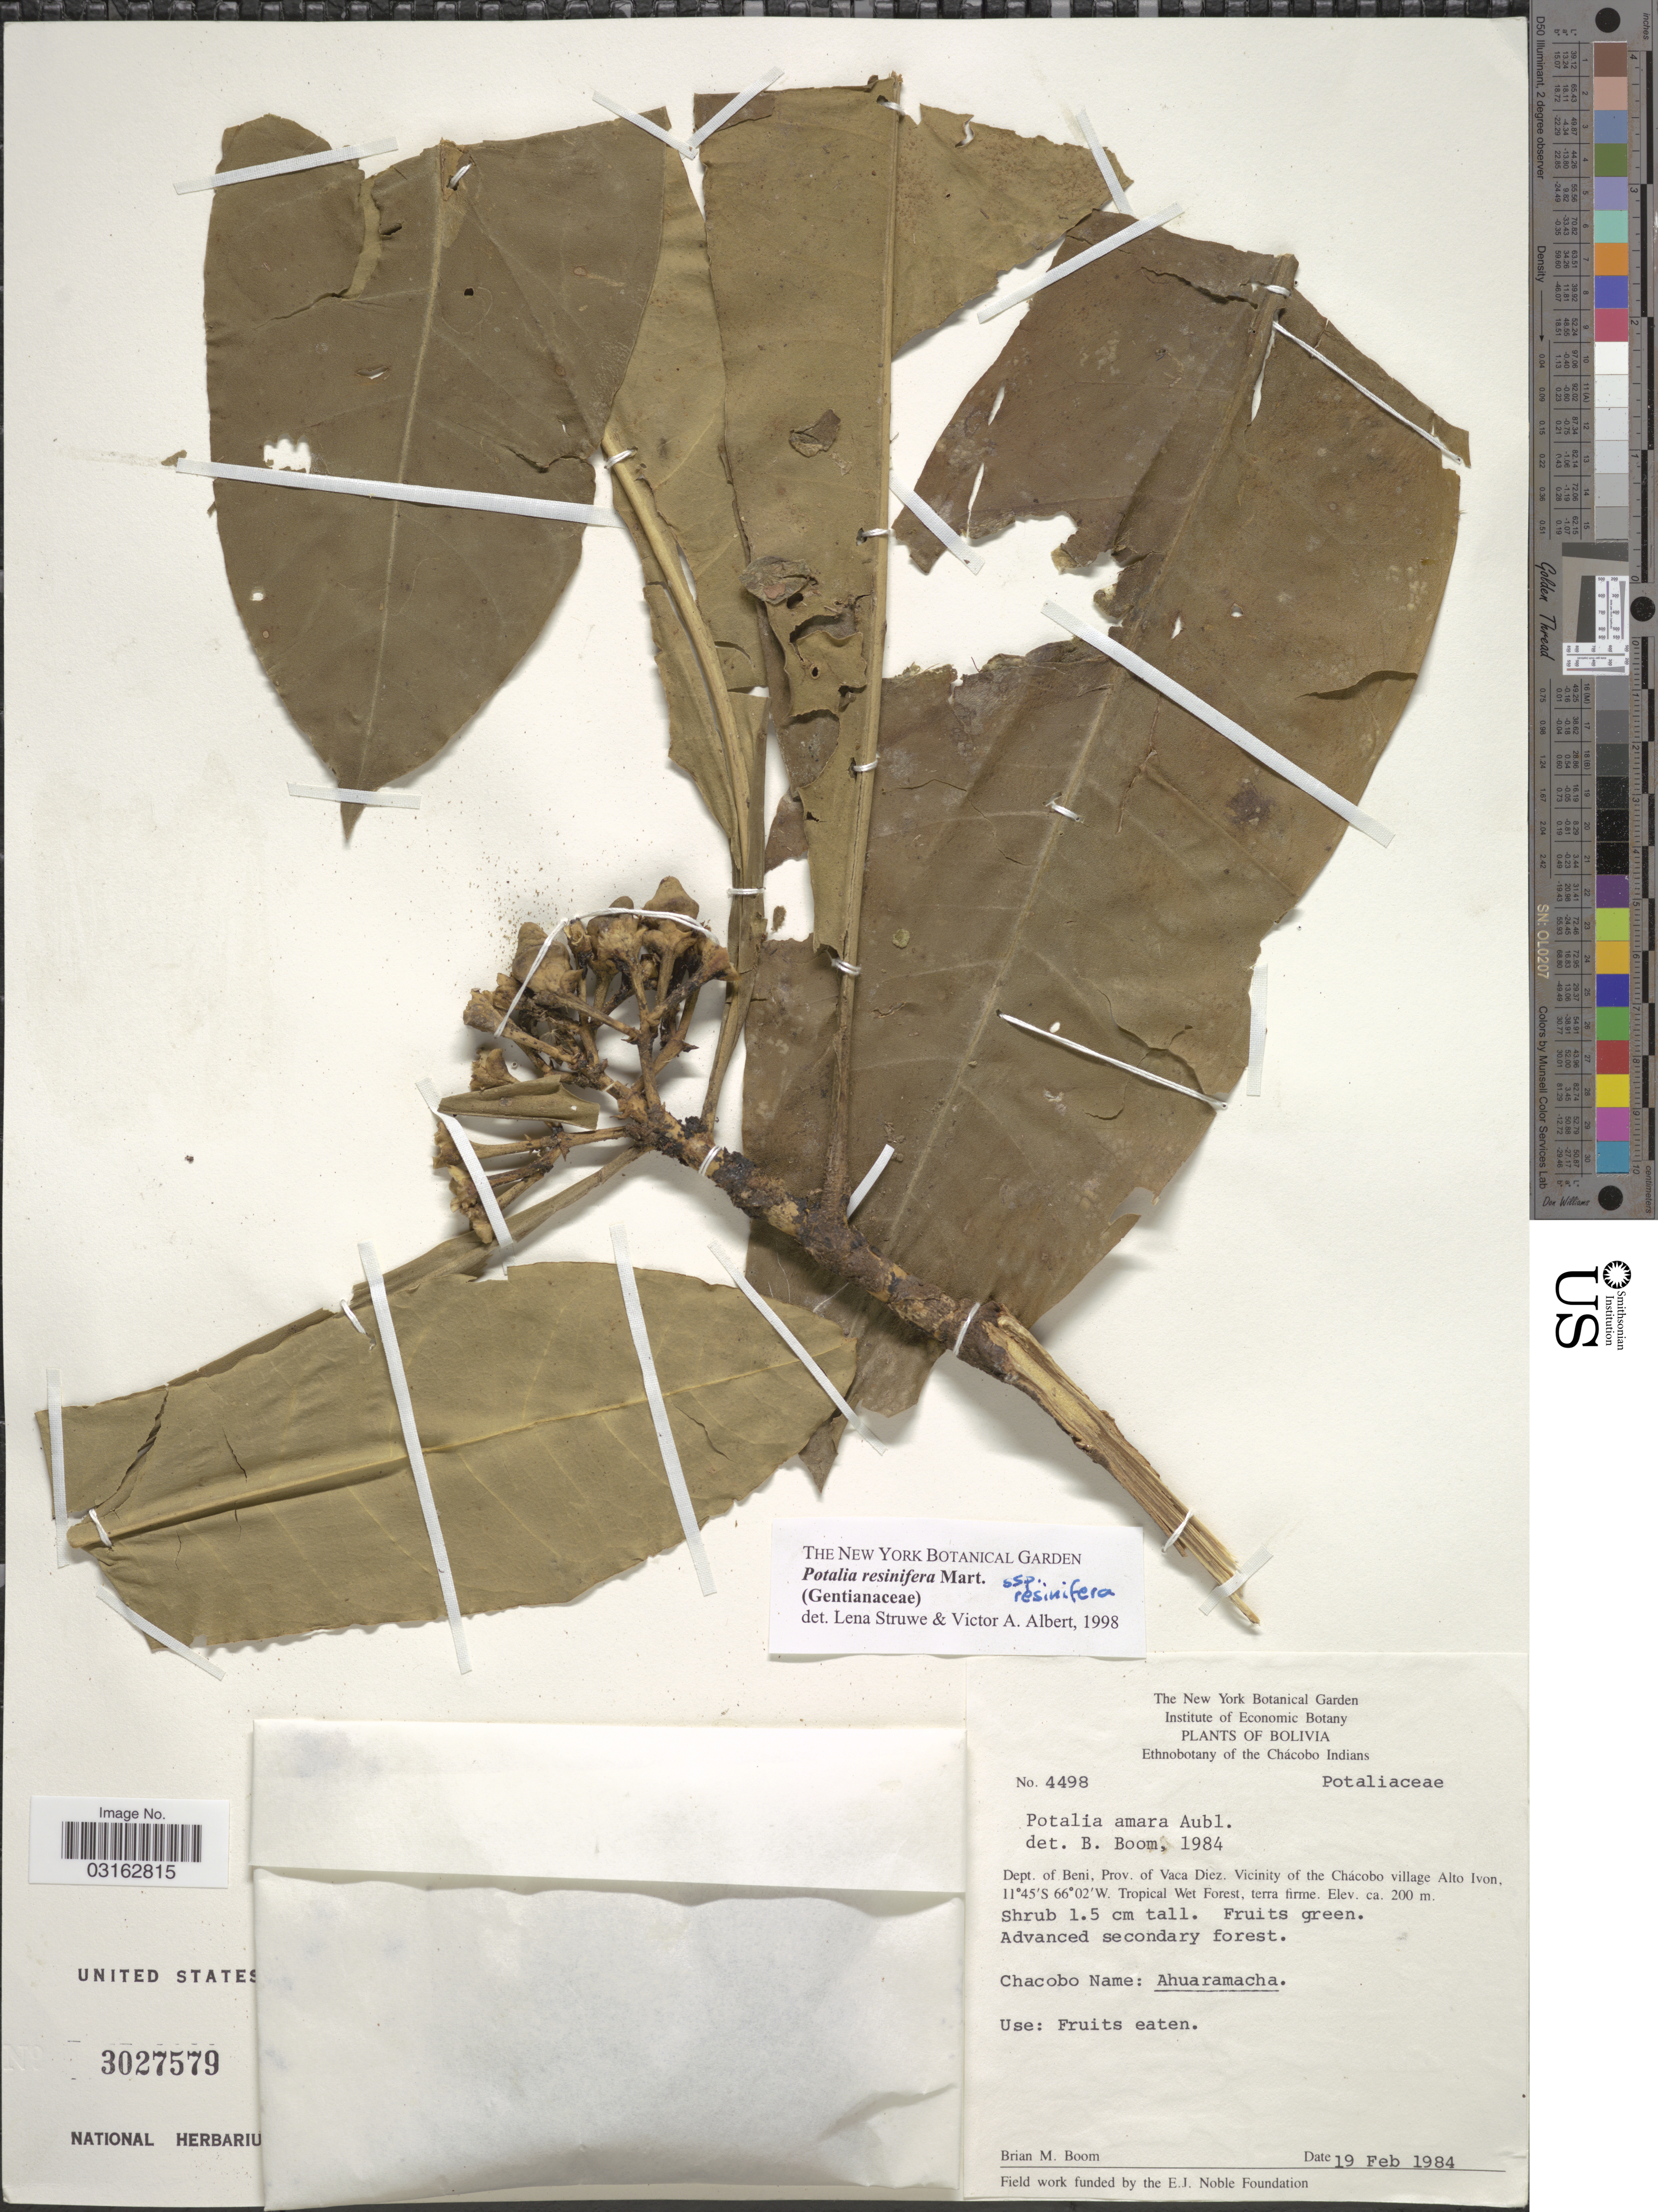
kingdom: Plantae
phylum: Tracheophyta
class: Magnoliopsida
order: Gentianales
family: Gentianaceae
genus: Potalia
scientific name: Potalia resinifera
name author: Mart.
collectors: B. M. Boom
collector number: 4498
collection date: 1984-02-19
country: Bolivia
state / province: Beni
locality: Dept. of Beni, Prov. of Vaca Diez, Vicinity of the Chácobo village Alto Ivon, Tropical West Forest.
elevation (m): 200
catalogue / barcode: US 3027579